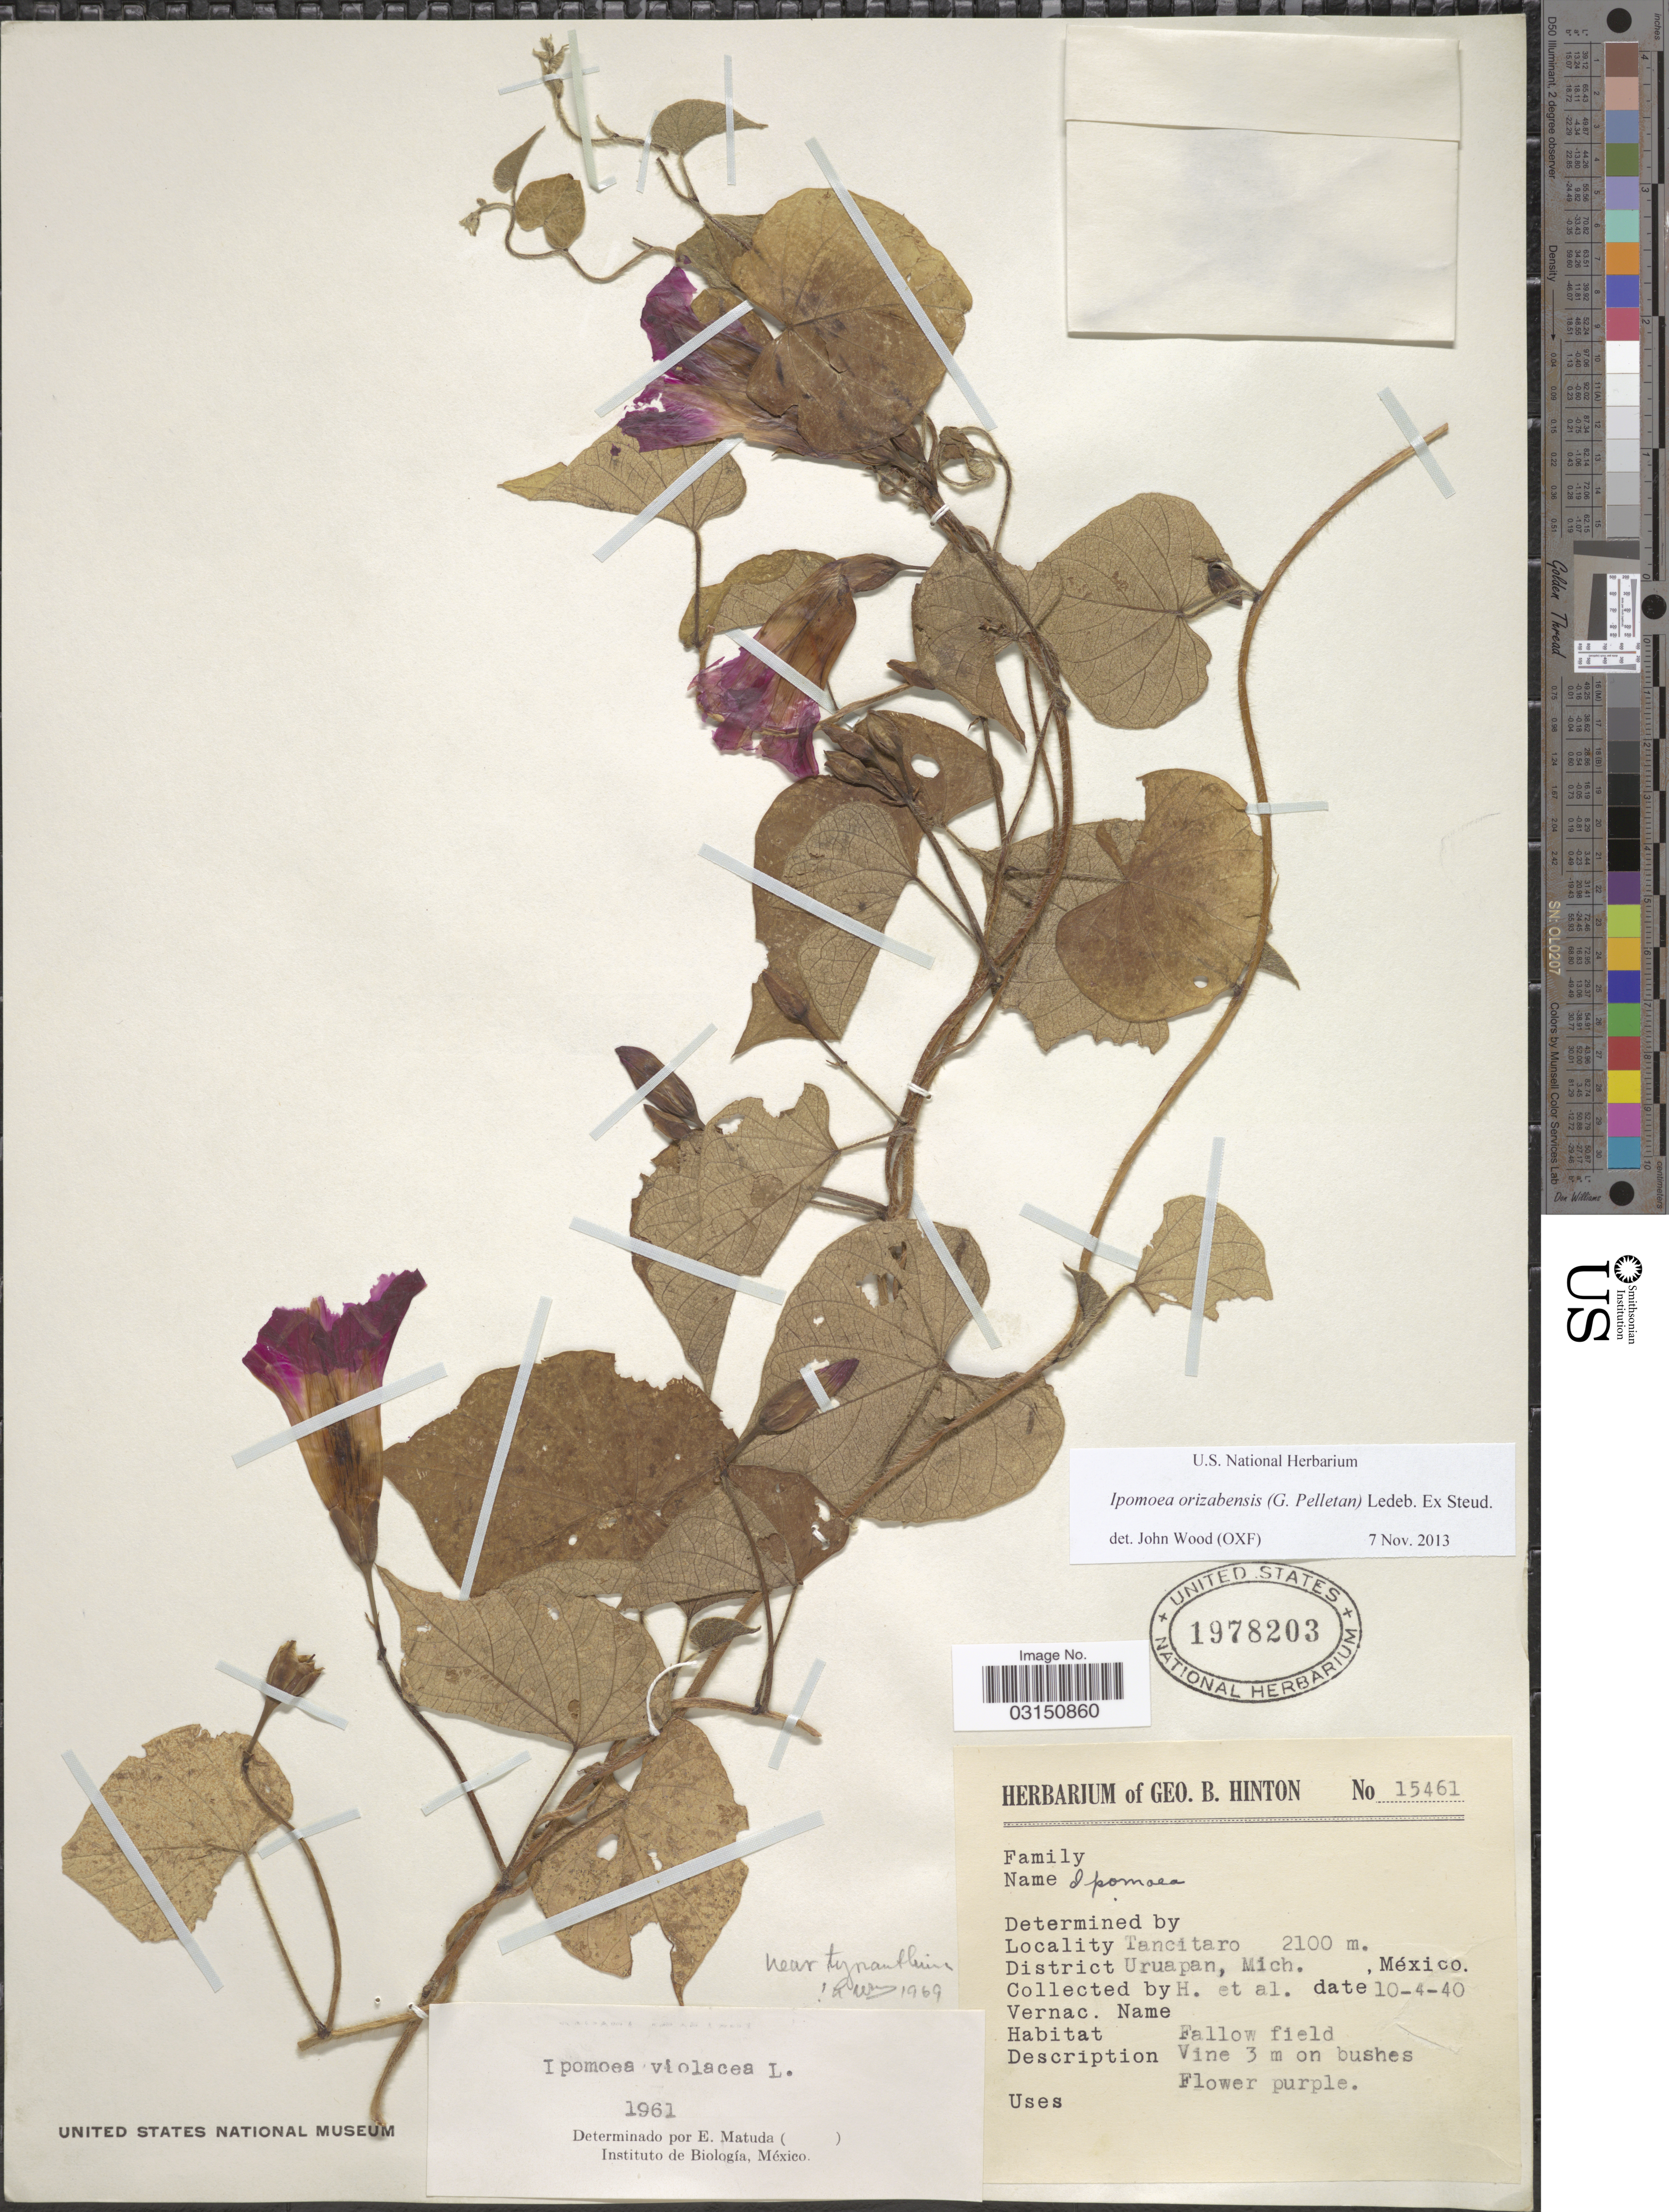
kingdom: Plantae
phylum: Tracheophyta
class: Magnoliopsida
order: Solanales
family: Convolvulaceae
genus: Ipomoea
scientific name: Ipomoea orizabensis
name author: (G. Pelletan) Ledeb. ex Steud.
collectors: G. B. Hinton & et al.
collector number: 15461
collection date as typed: Transcribed d/m/y: 10/4/40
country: Mexico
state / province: Michoacán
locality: Tancitaro. District Uruapan.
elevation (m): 2100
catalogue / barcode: US 1978203